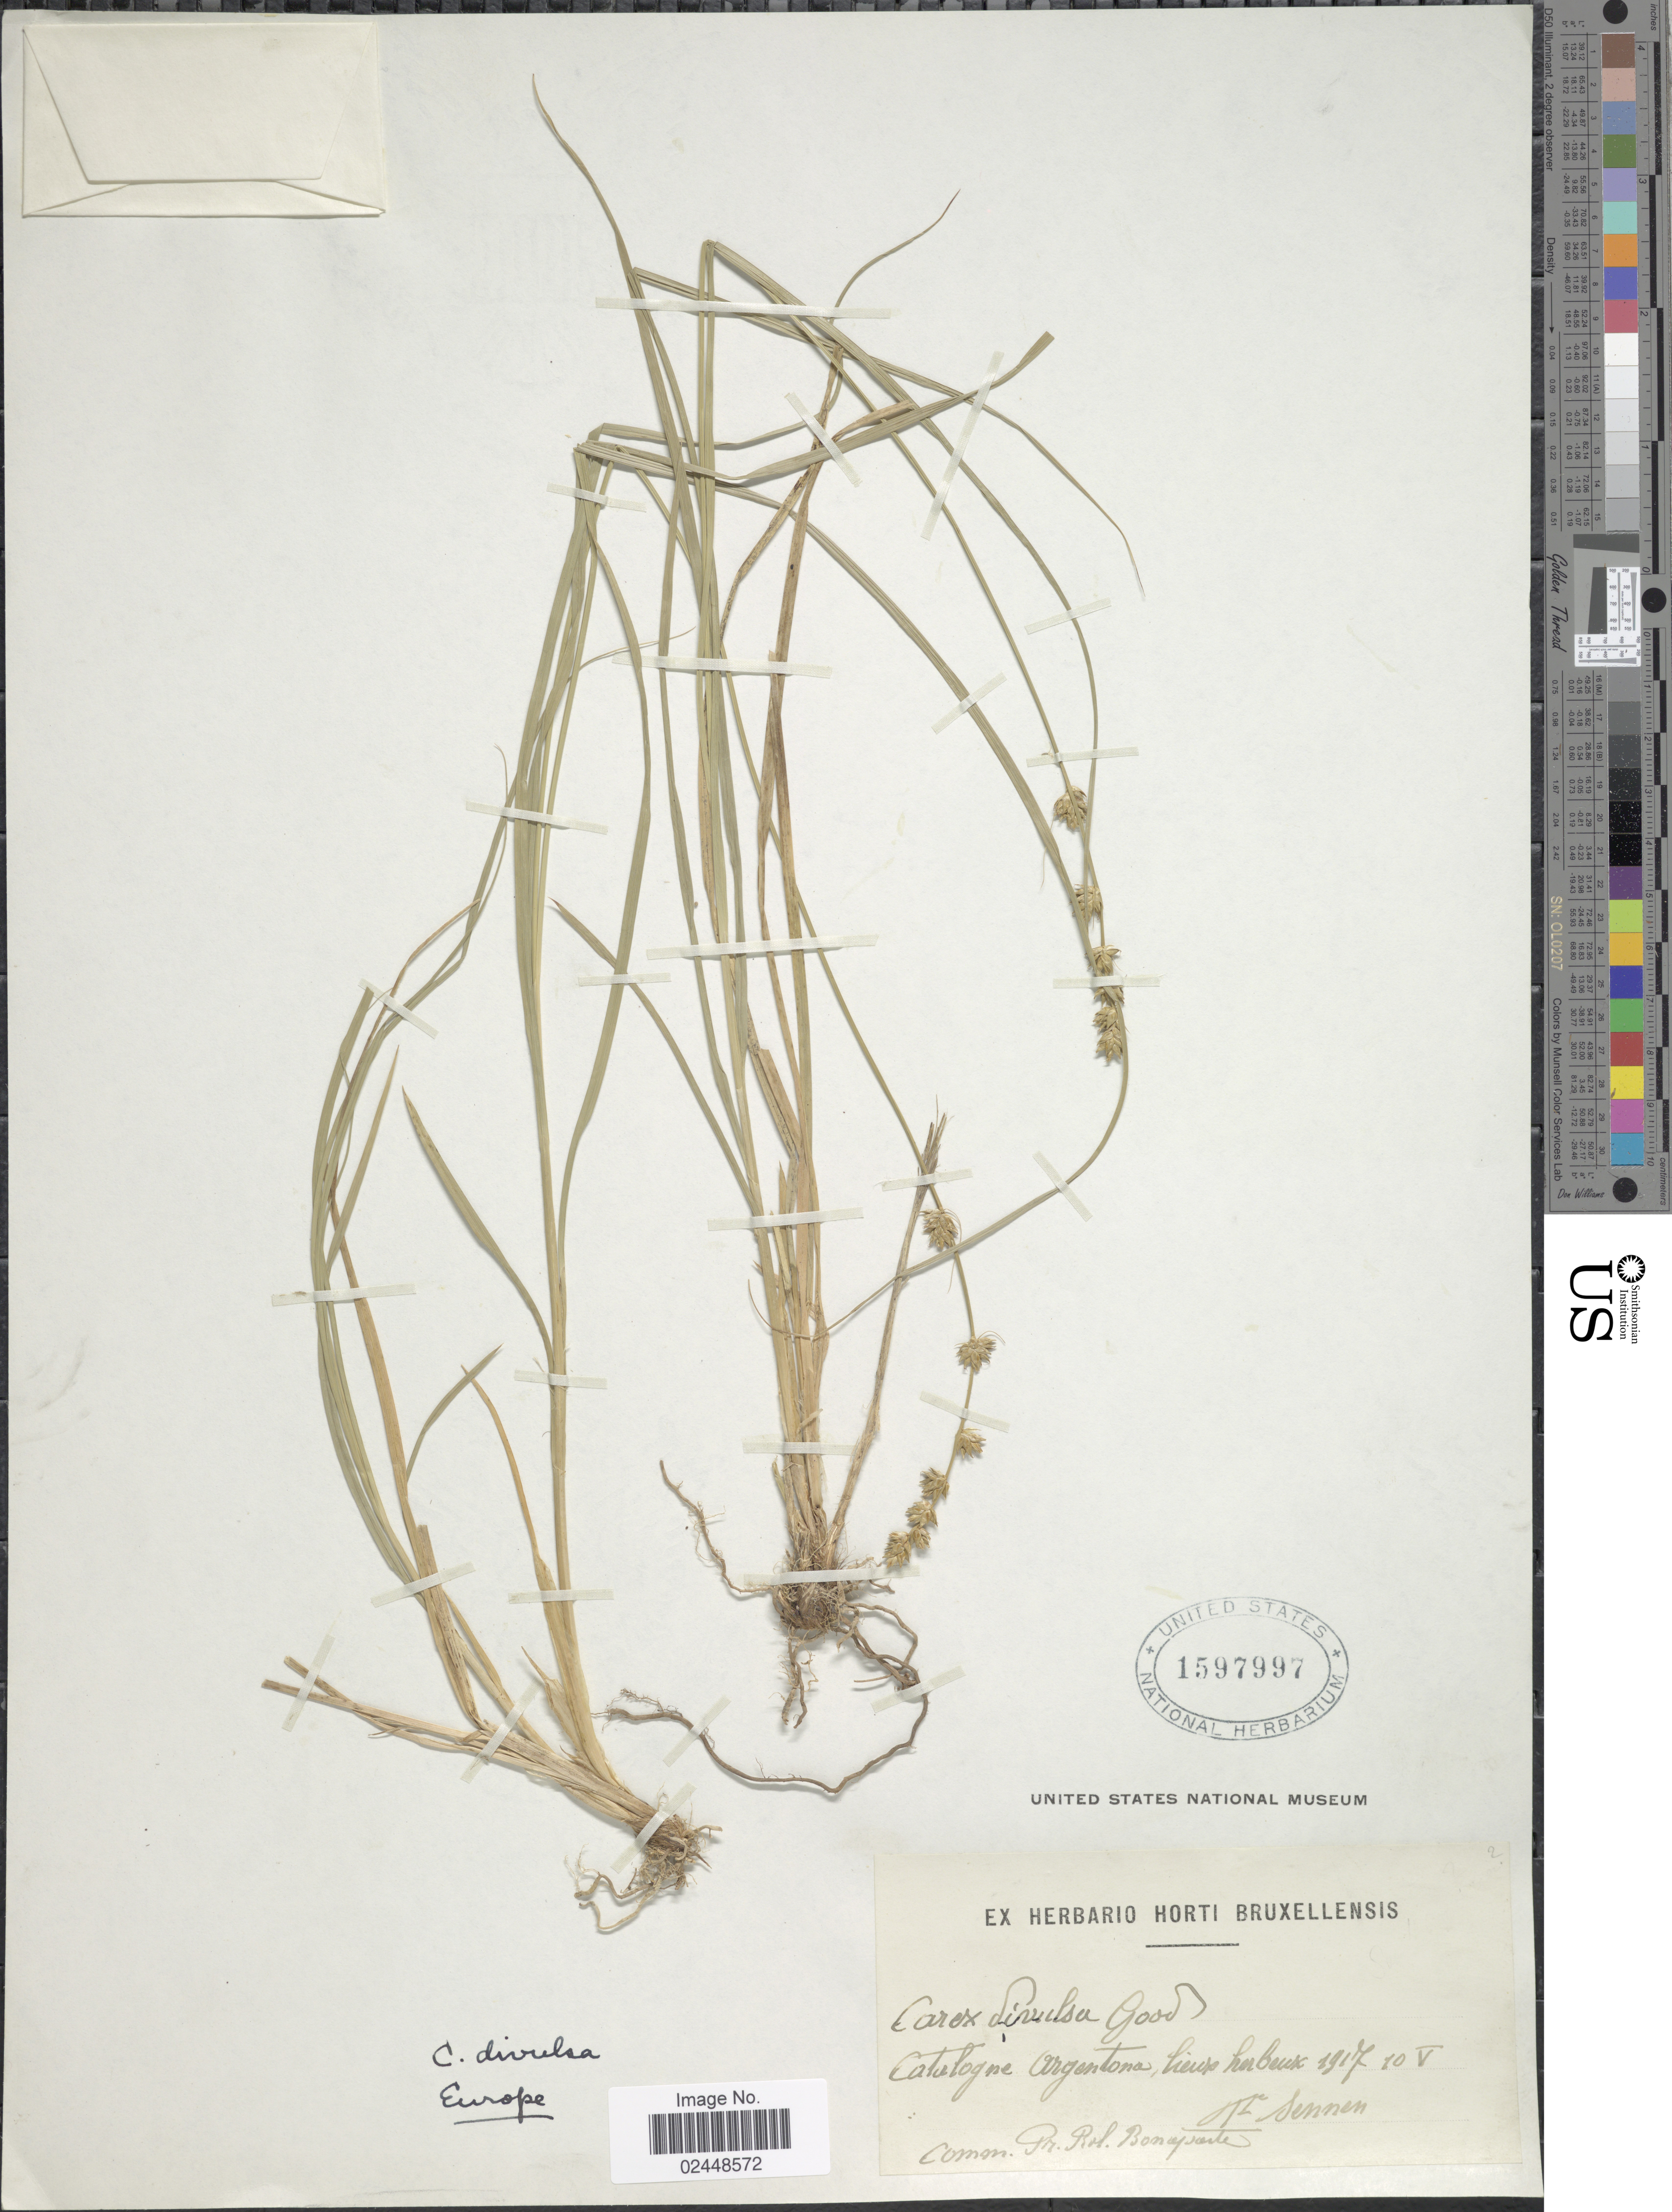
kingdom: Plantae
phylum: Tracheophyta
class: Liliopsida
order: Poales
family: Cyperaceae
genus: Carex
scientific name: Carex divulsa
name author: Stokes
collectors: E. Sennen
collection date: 1917-05-10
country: Spain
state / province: Catalunya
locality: Catalogne Argentona, lieux herbeux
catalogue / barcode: US 1597997